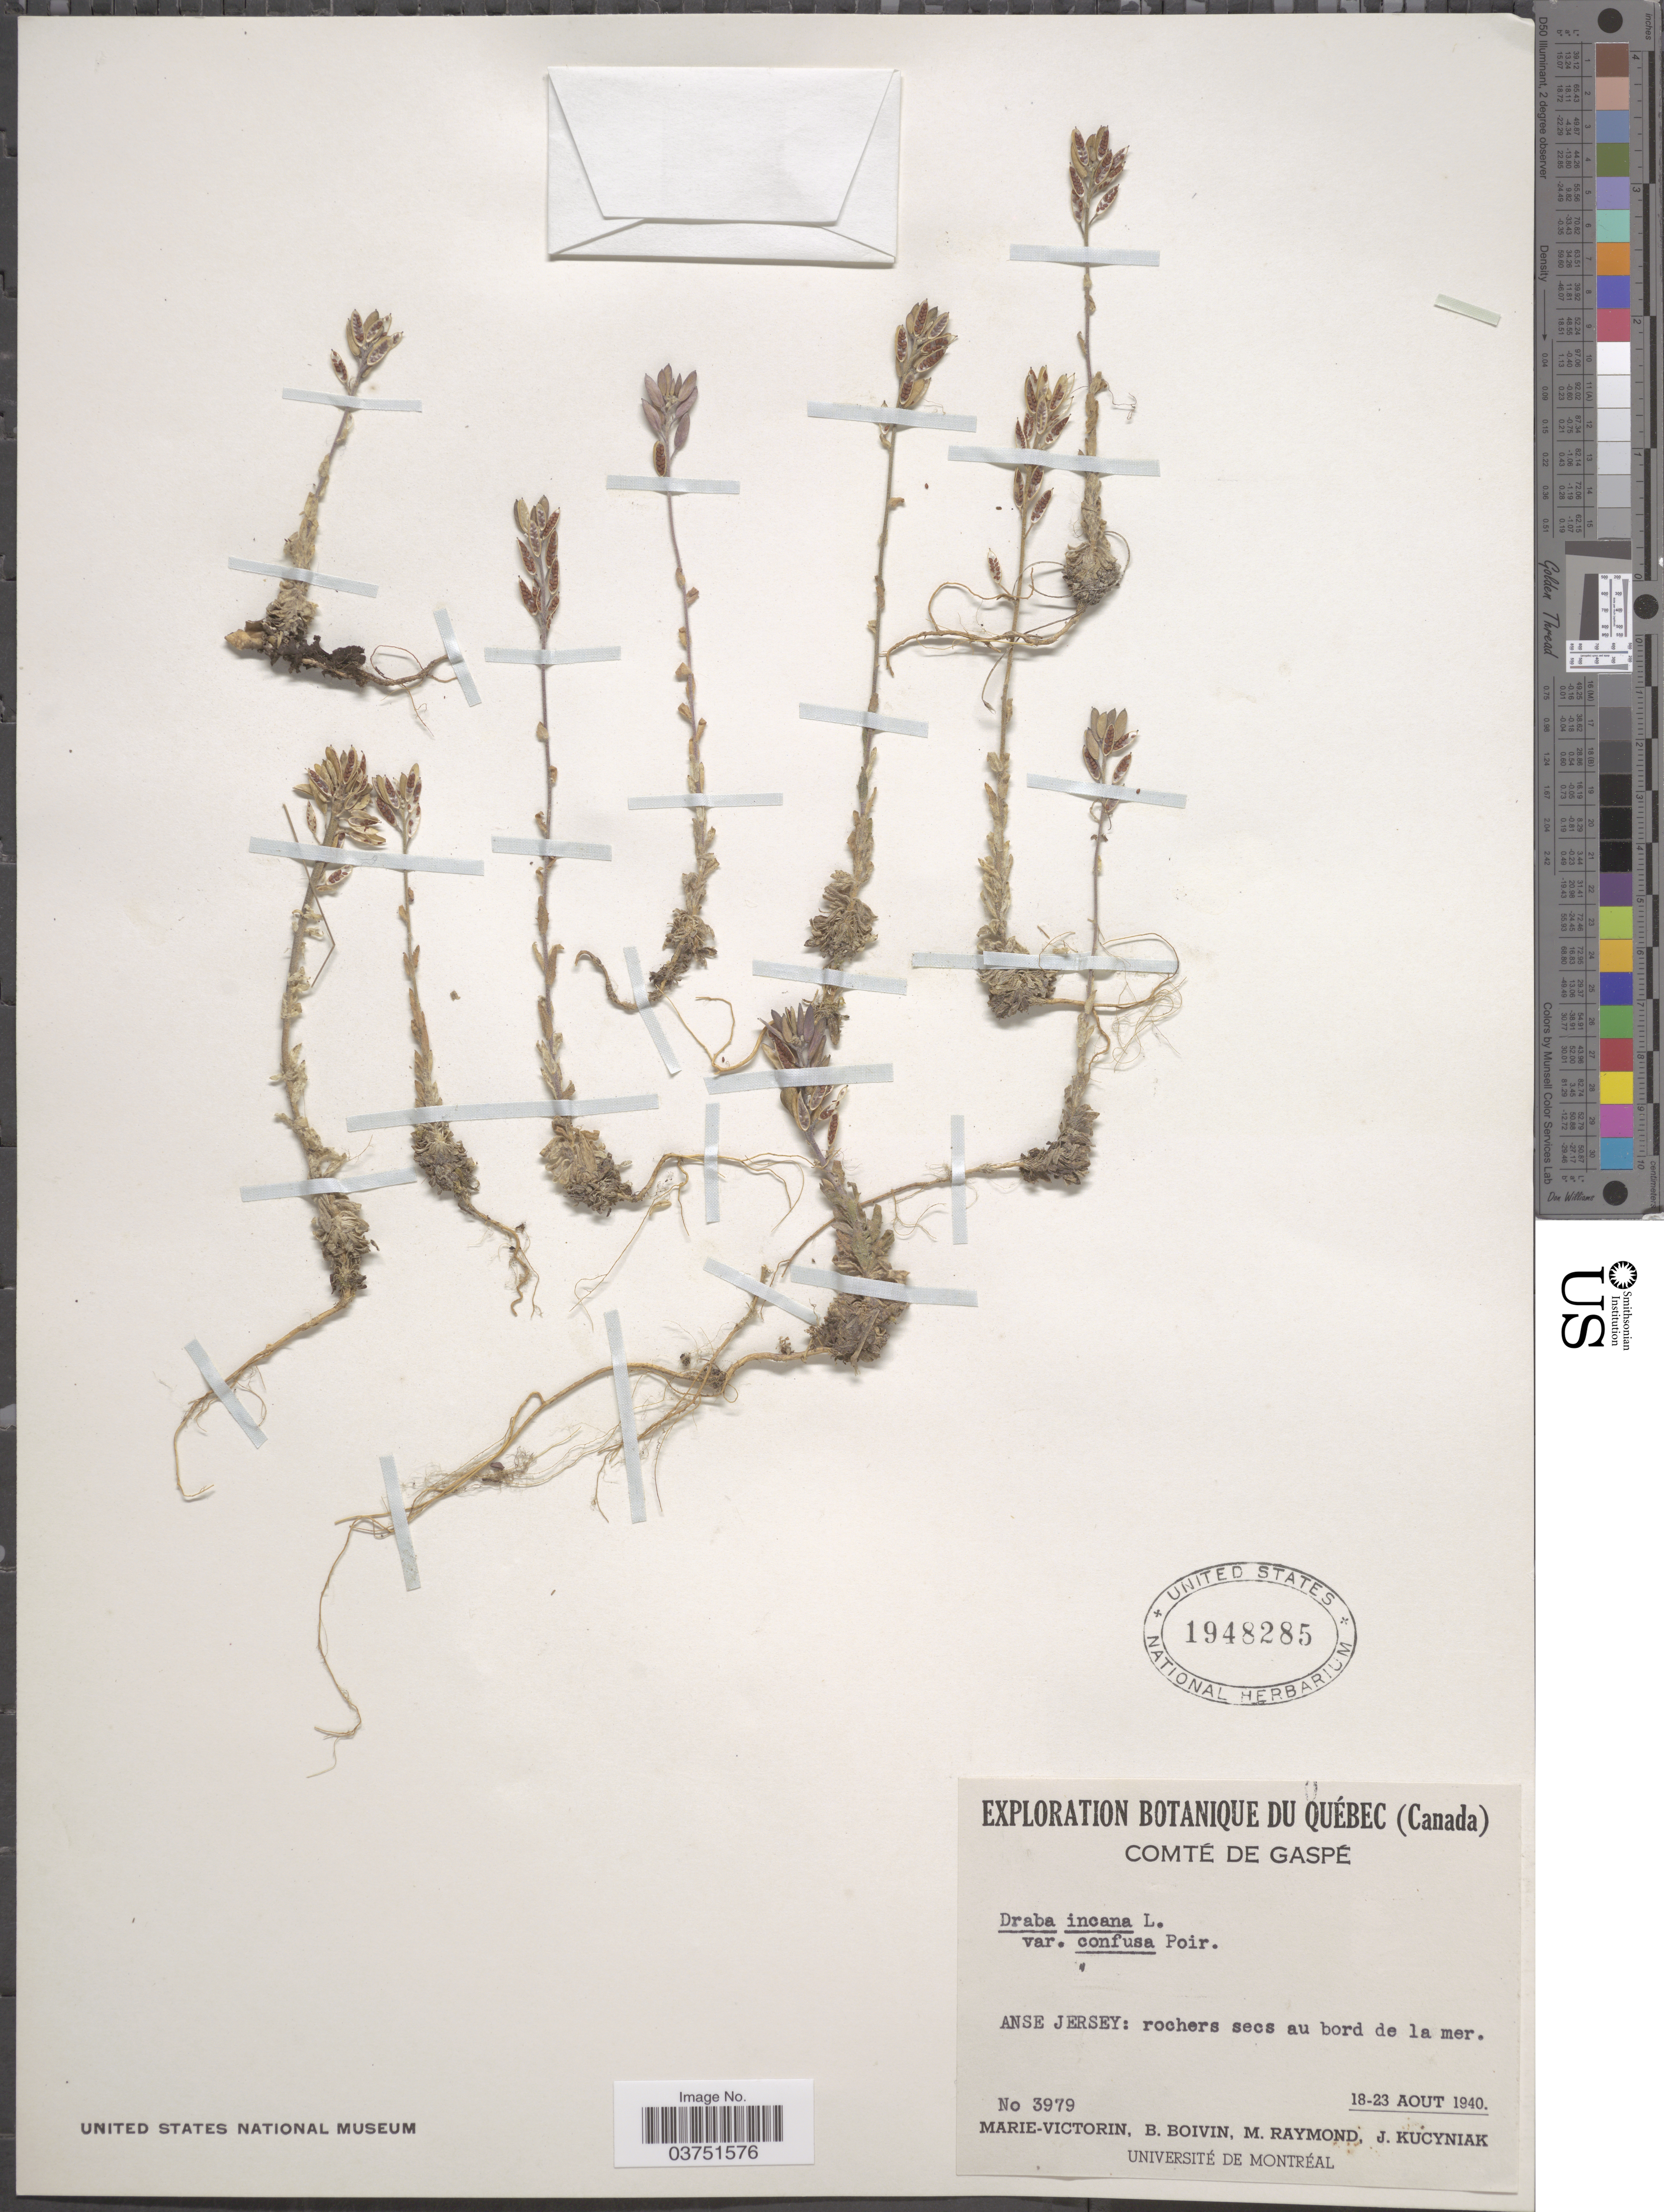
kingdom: Plantae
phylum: Tracheophyta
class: Magnoliopsida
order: Brassicales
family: Brassicaceae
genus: Draba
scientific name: Draba incana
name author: L.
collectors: -. Marie-Victorin, J. R. B. Boivin, M. Raymond & J. Kucyniak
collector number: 3979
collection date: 1940-08-18/1940-08-23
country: Canada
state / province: Quebec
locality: Comte De Gaspe. Anse Jersey: rochers secs au bord de la mer.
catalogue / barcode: US 1948285